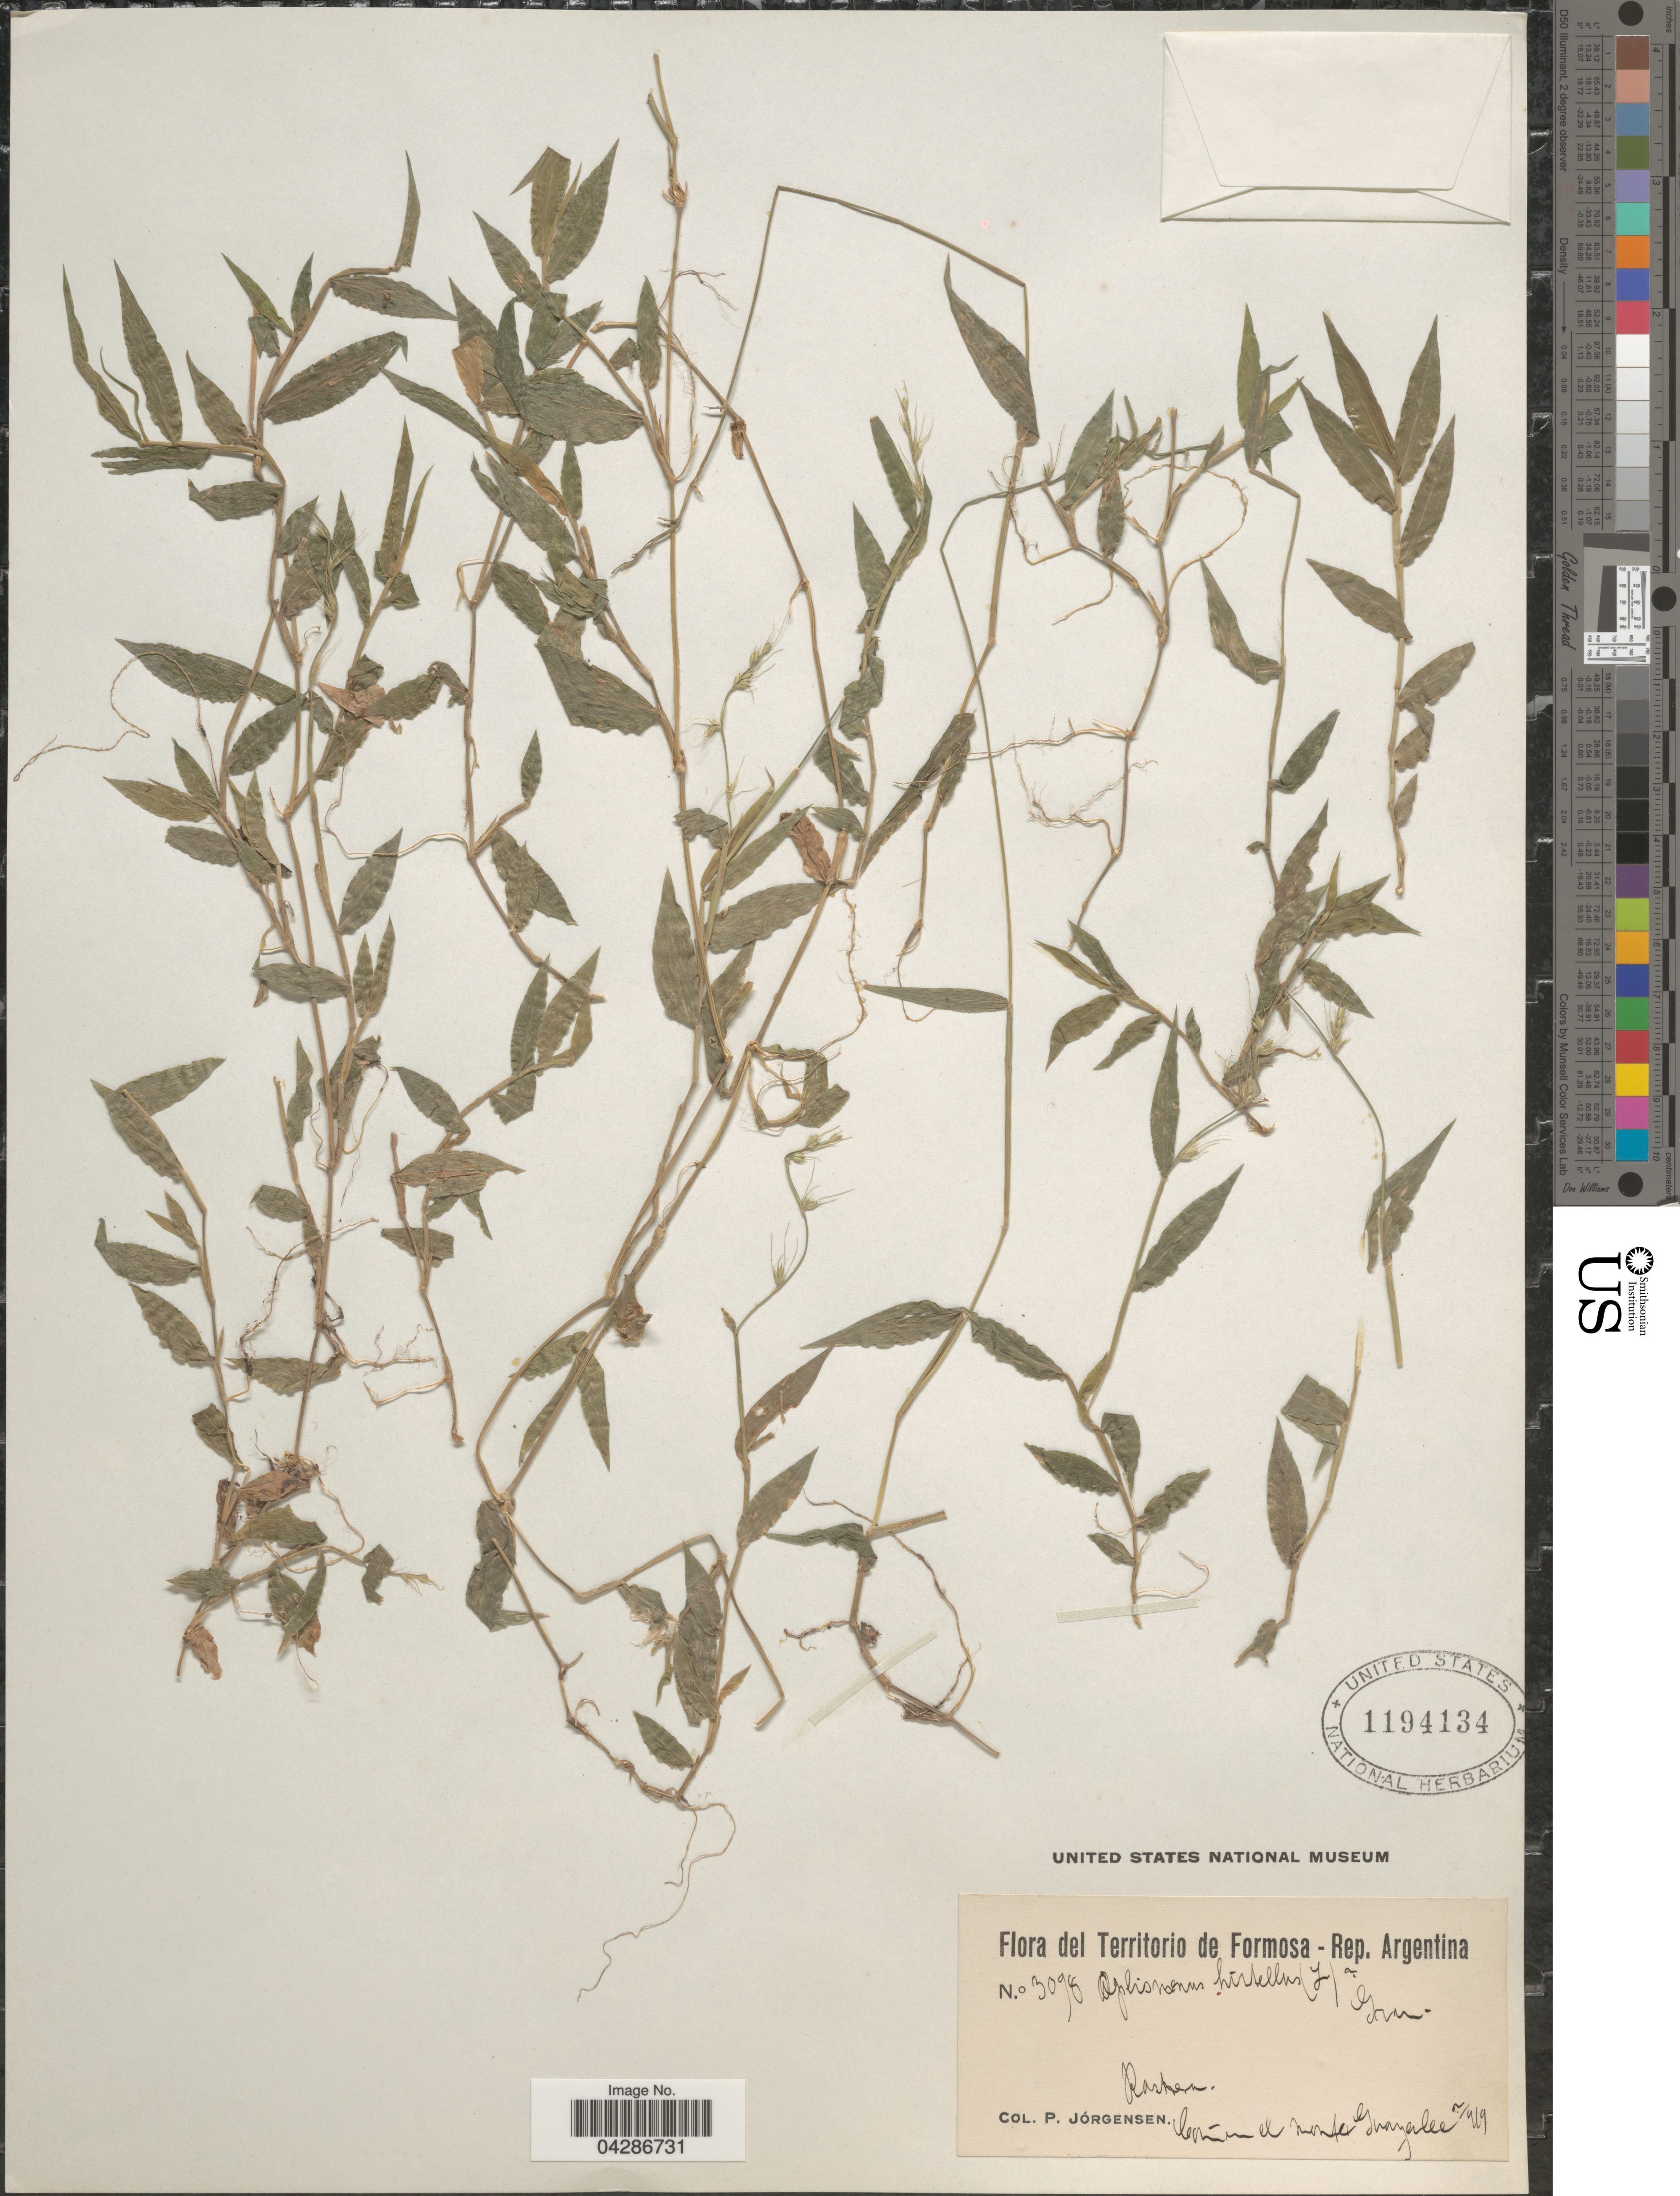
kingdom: Plantae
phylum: Tracheophyta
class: Liliopsida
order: Poales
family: Poaceae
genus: Oplismenus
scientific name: Oplismenus hirtellus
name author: (L.) P. Beauv.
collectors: P. Jörgensen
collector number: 3098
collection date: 1919-02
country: Argentina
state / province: Formosa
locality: Territorio de Formosa. Común et montes Guayculee.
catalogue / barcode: US 1194134